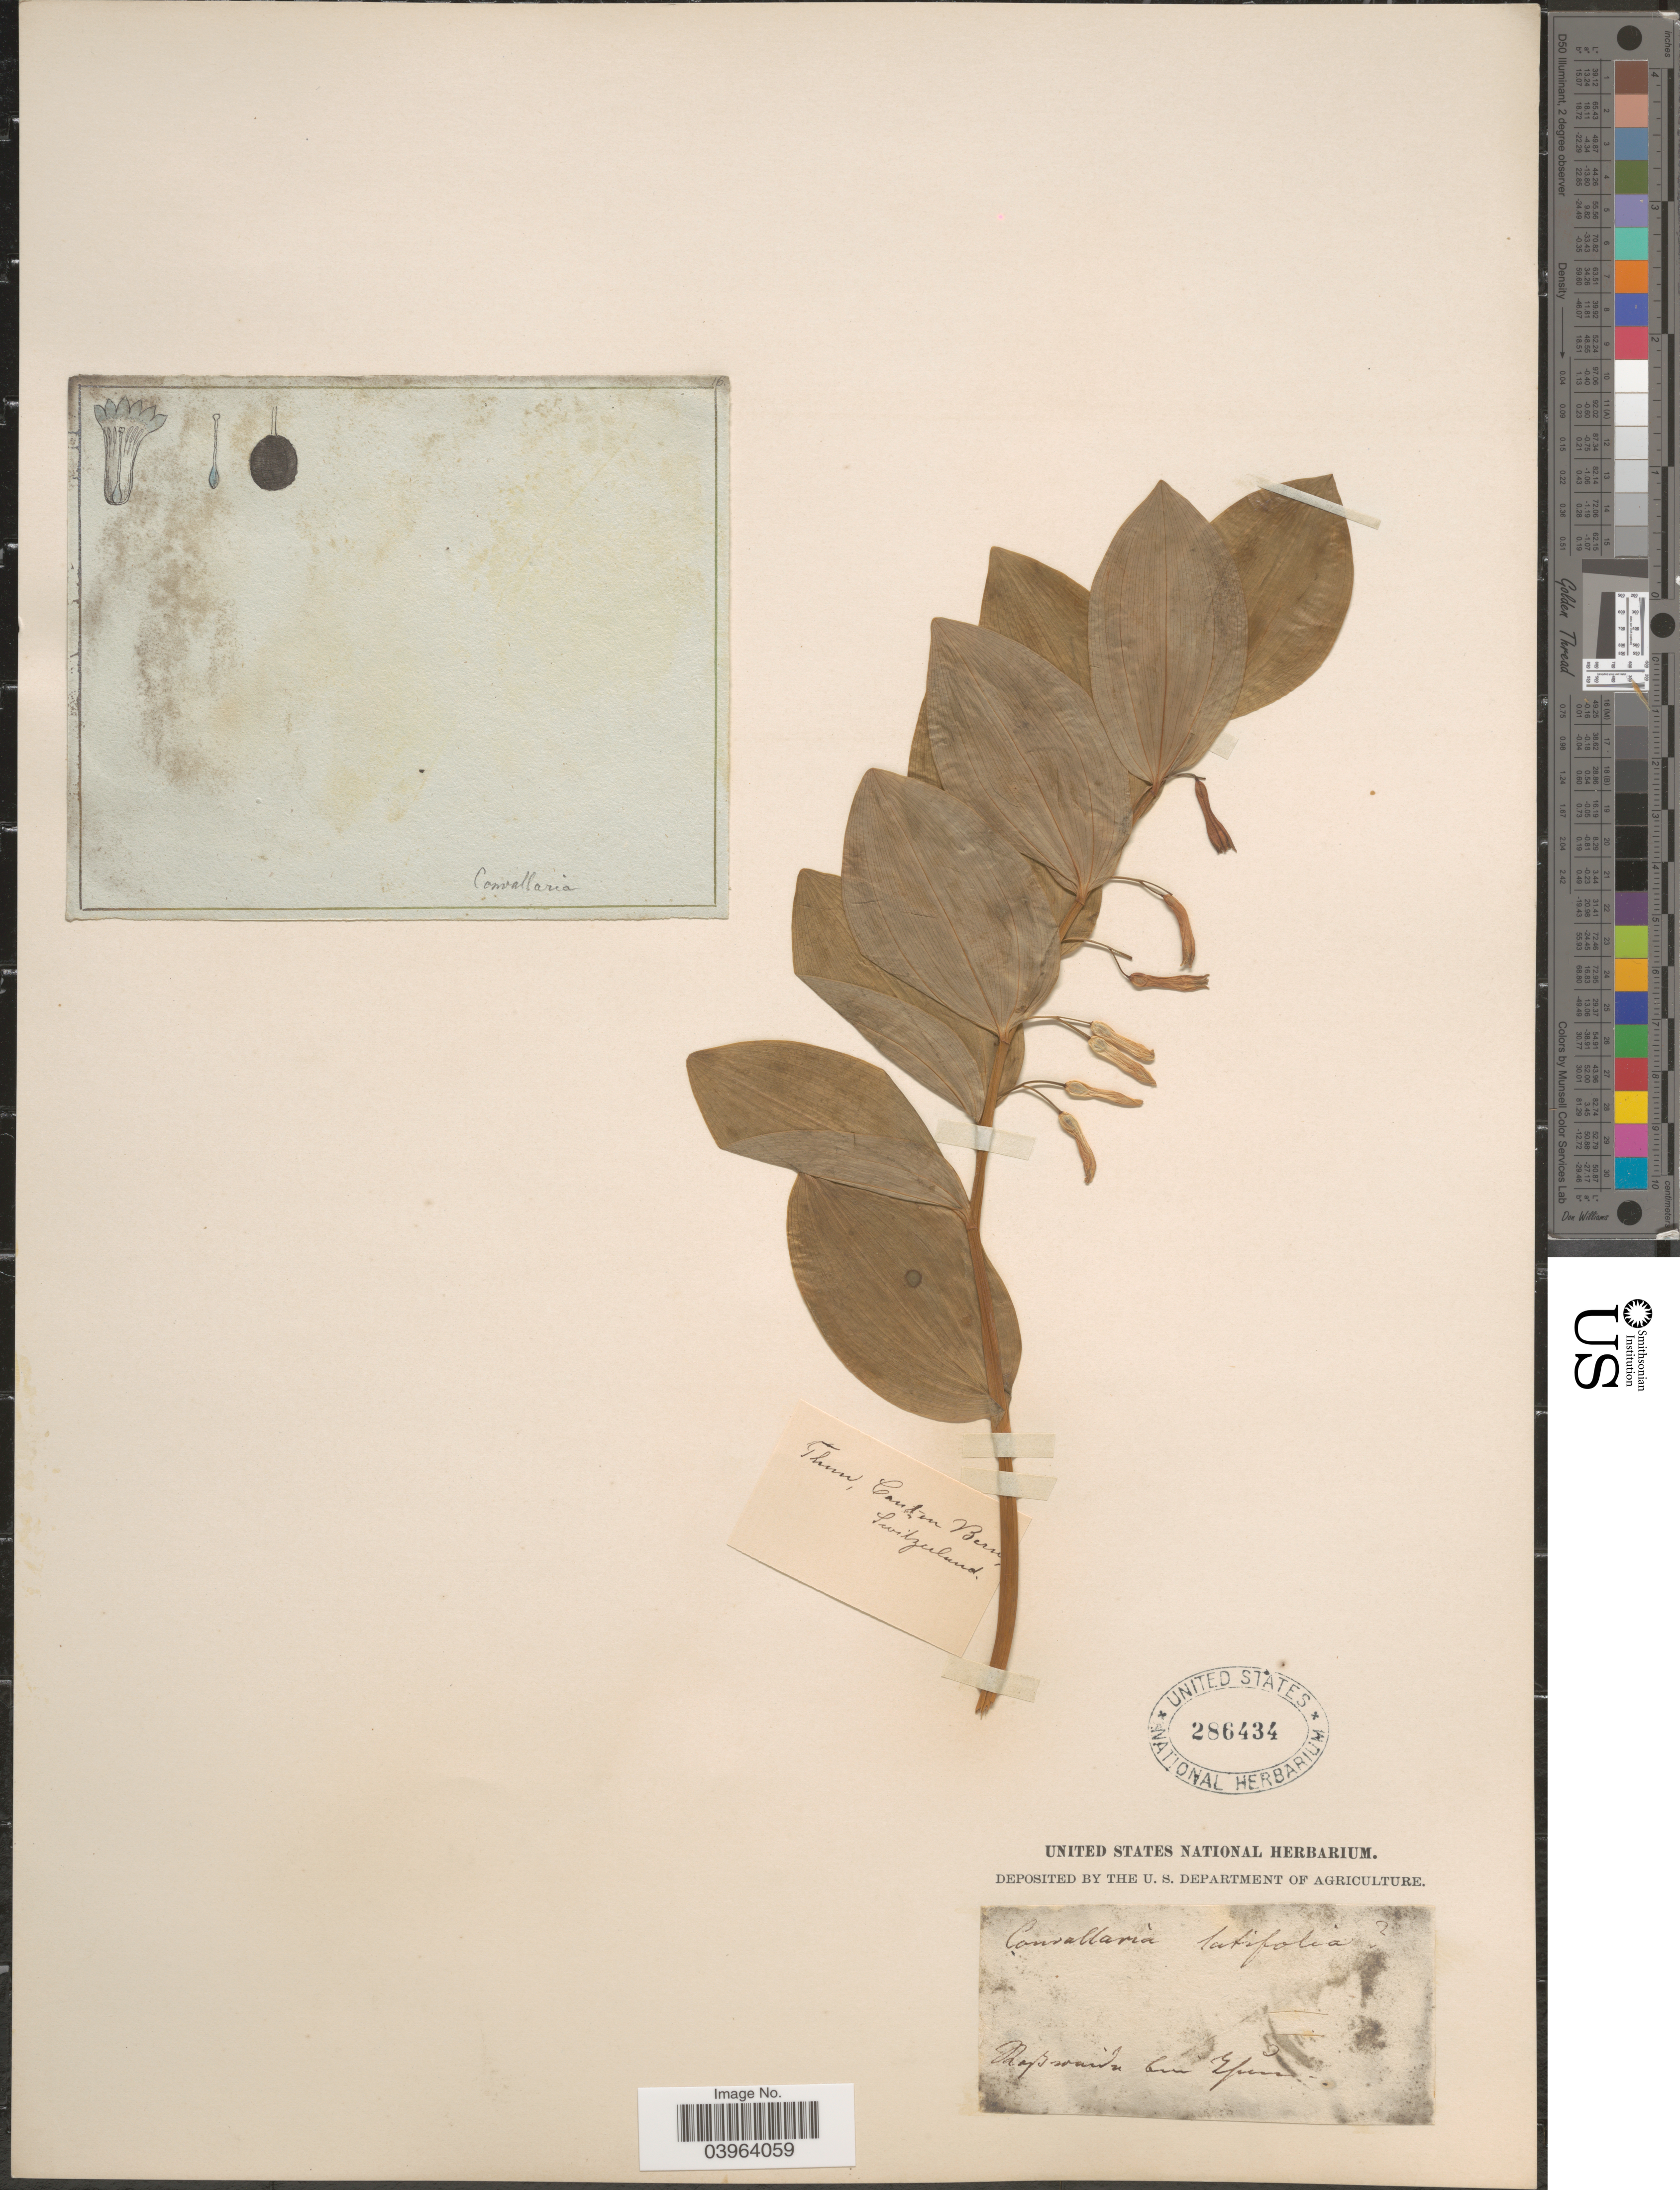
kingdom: Plantae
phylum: Tracheophyta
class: Liliopsida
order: Asparagales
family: Asparagaceae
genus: Polygonatum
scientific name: Polygonatum latifolium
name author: (Jacq.) Desf.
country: Switzerland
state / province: Bern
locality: Thun, Canton Bern.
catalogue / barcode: US 286434